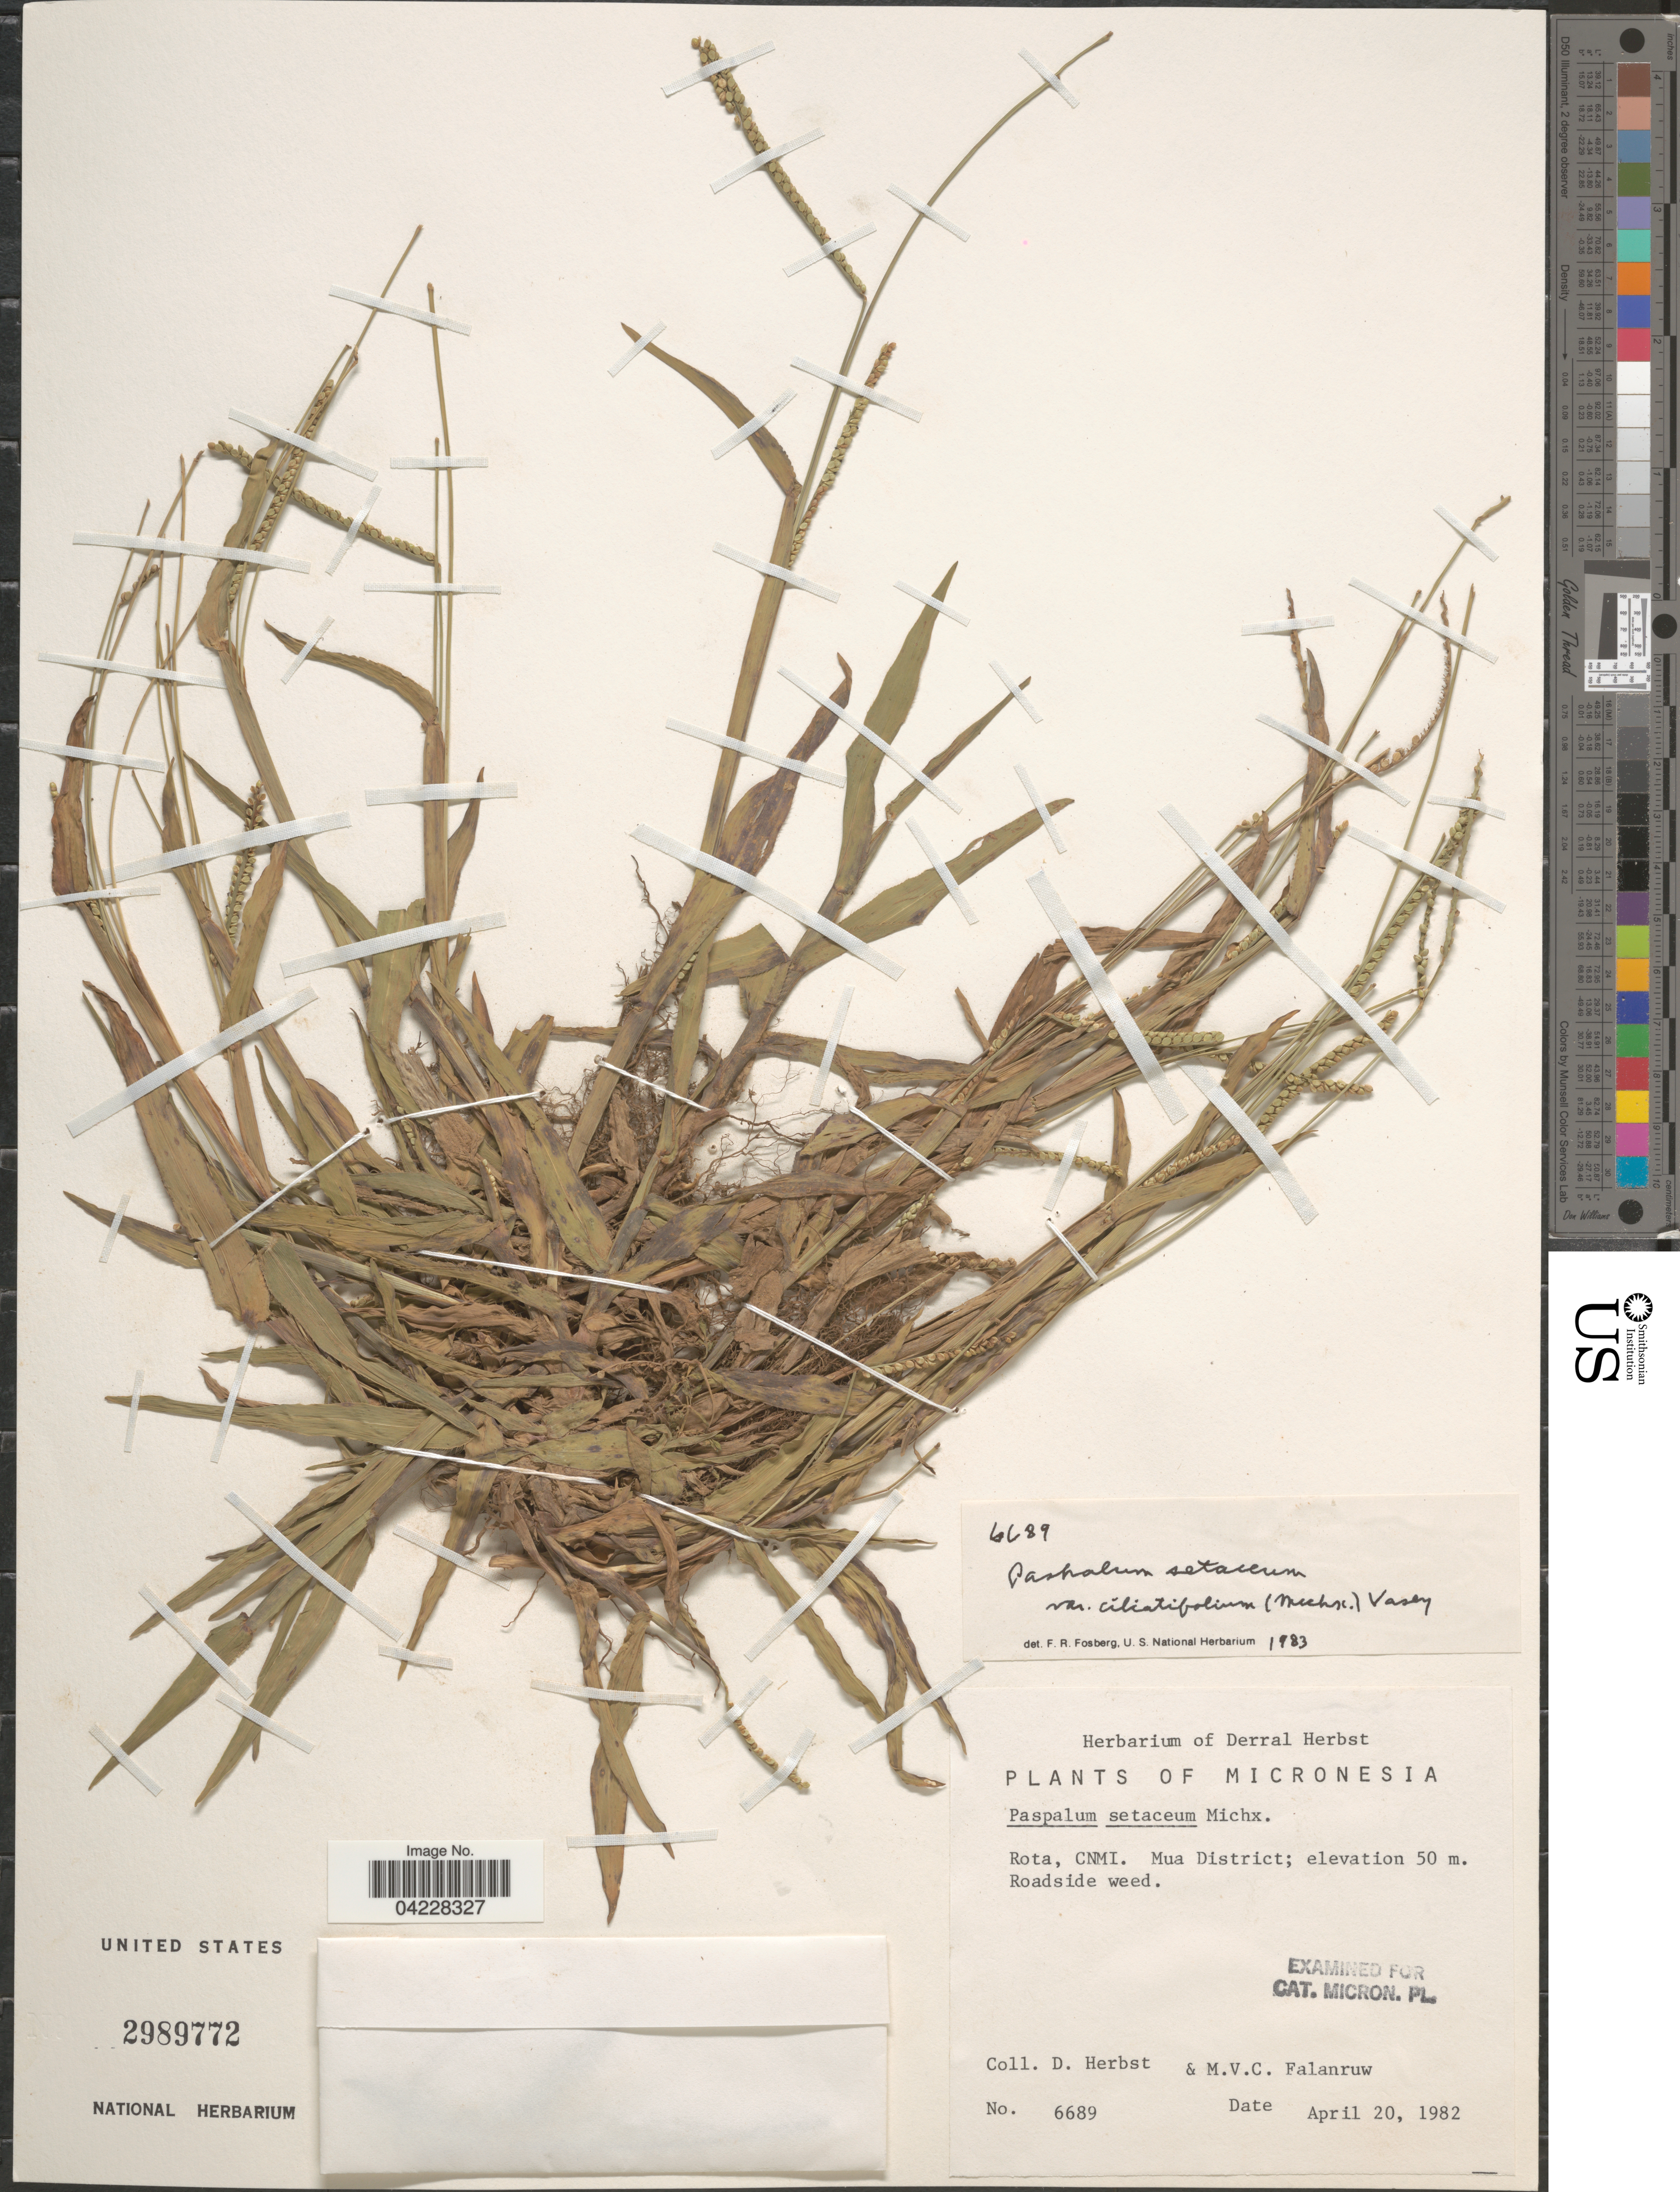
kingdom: Plantae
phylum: Tracheophyta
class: Liliopsida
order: Poales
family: Poaceae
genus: Paspalum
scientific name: Paspalum setaceum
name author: Michx.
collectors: D. Herbst & M. V. Falanruw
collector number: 6689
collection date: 1982-04-20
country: Northern Mariana Islands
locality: Micronesia. Rota, CNMI. Mua District. Roadside weed.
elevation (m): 50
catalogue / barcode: US 2989772